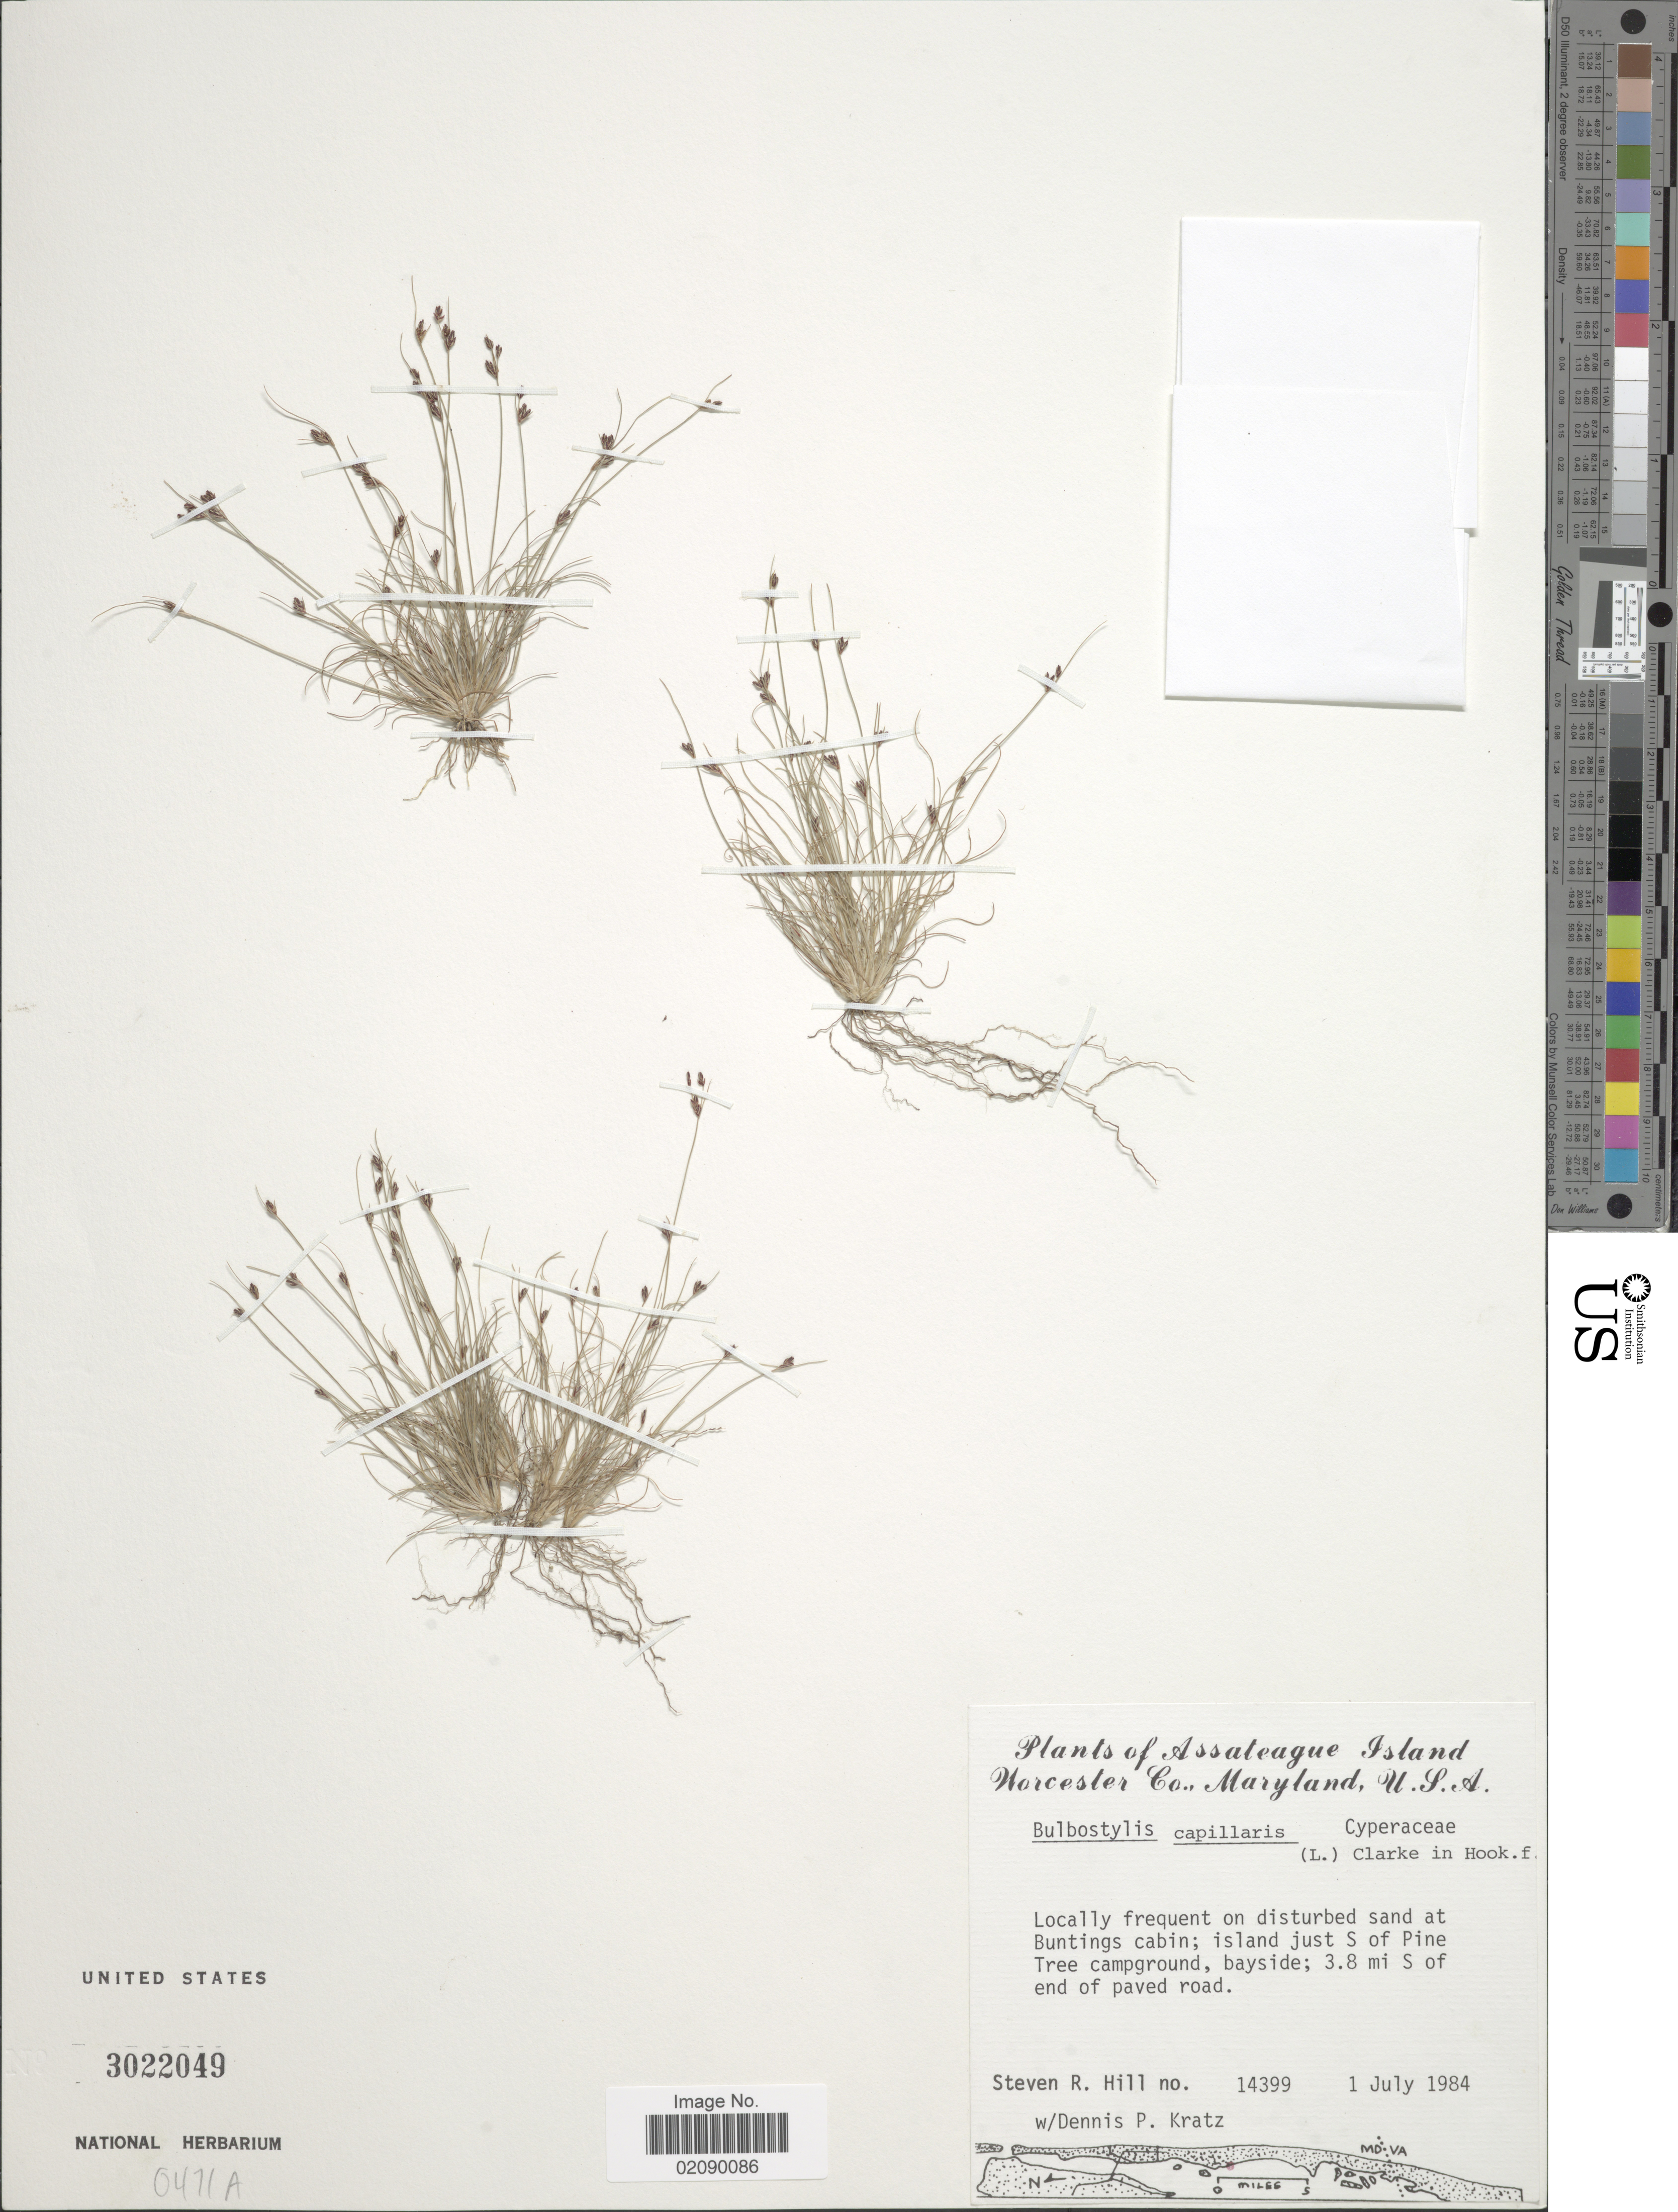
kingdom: Plantae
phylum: Tracheophyta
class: Liliopsida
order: Poales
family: Cyperaceae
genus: Bulbostylis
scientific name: Bulbostylis capillaris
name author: (L.) Kunth ex C.B. Clarke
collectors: S. R. Hill & D. Kratz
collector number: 14399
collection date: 1984-07-01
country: United States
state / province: Maryland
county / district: Worcester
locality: Assateague Island Worcester Co, Locally frequent on disturbed sand at Buntings cabin; island just S of Pine Tree campground, bayside; 3.8 mi S of end of paved road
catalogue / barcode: US 3022049